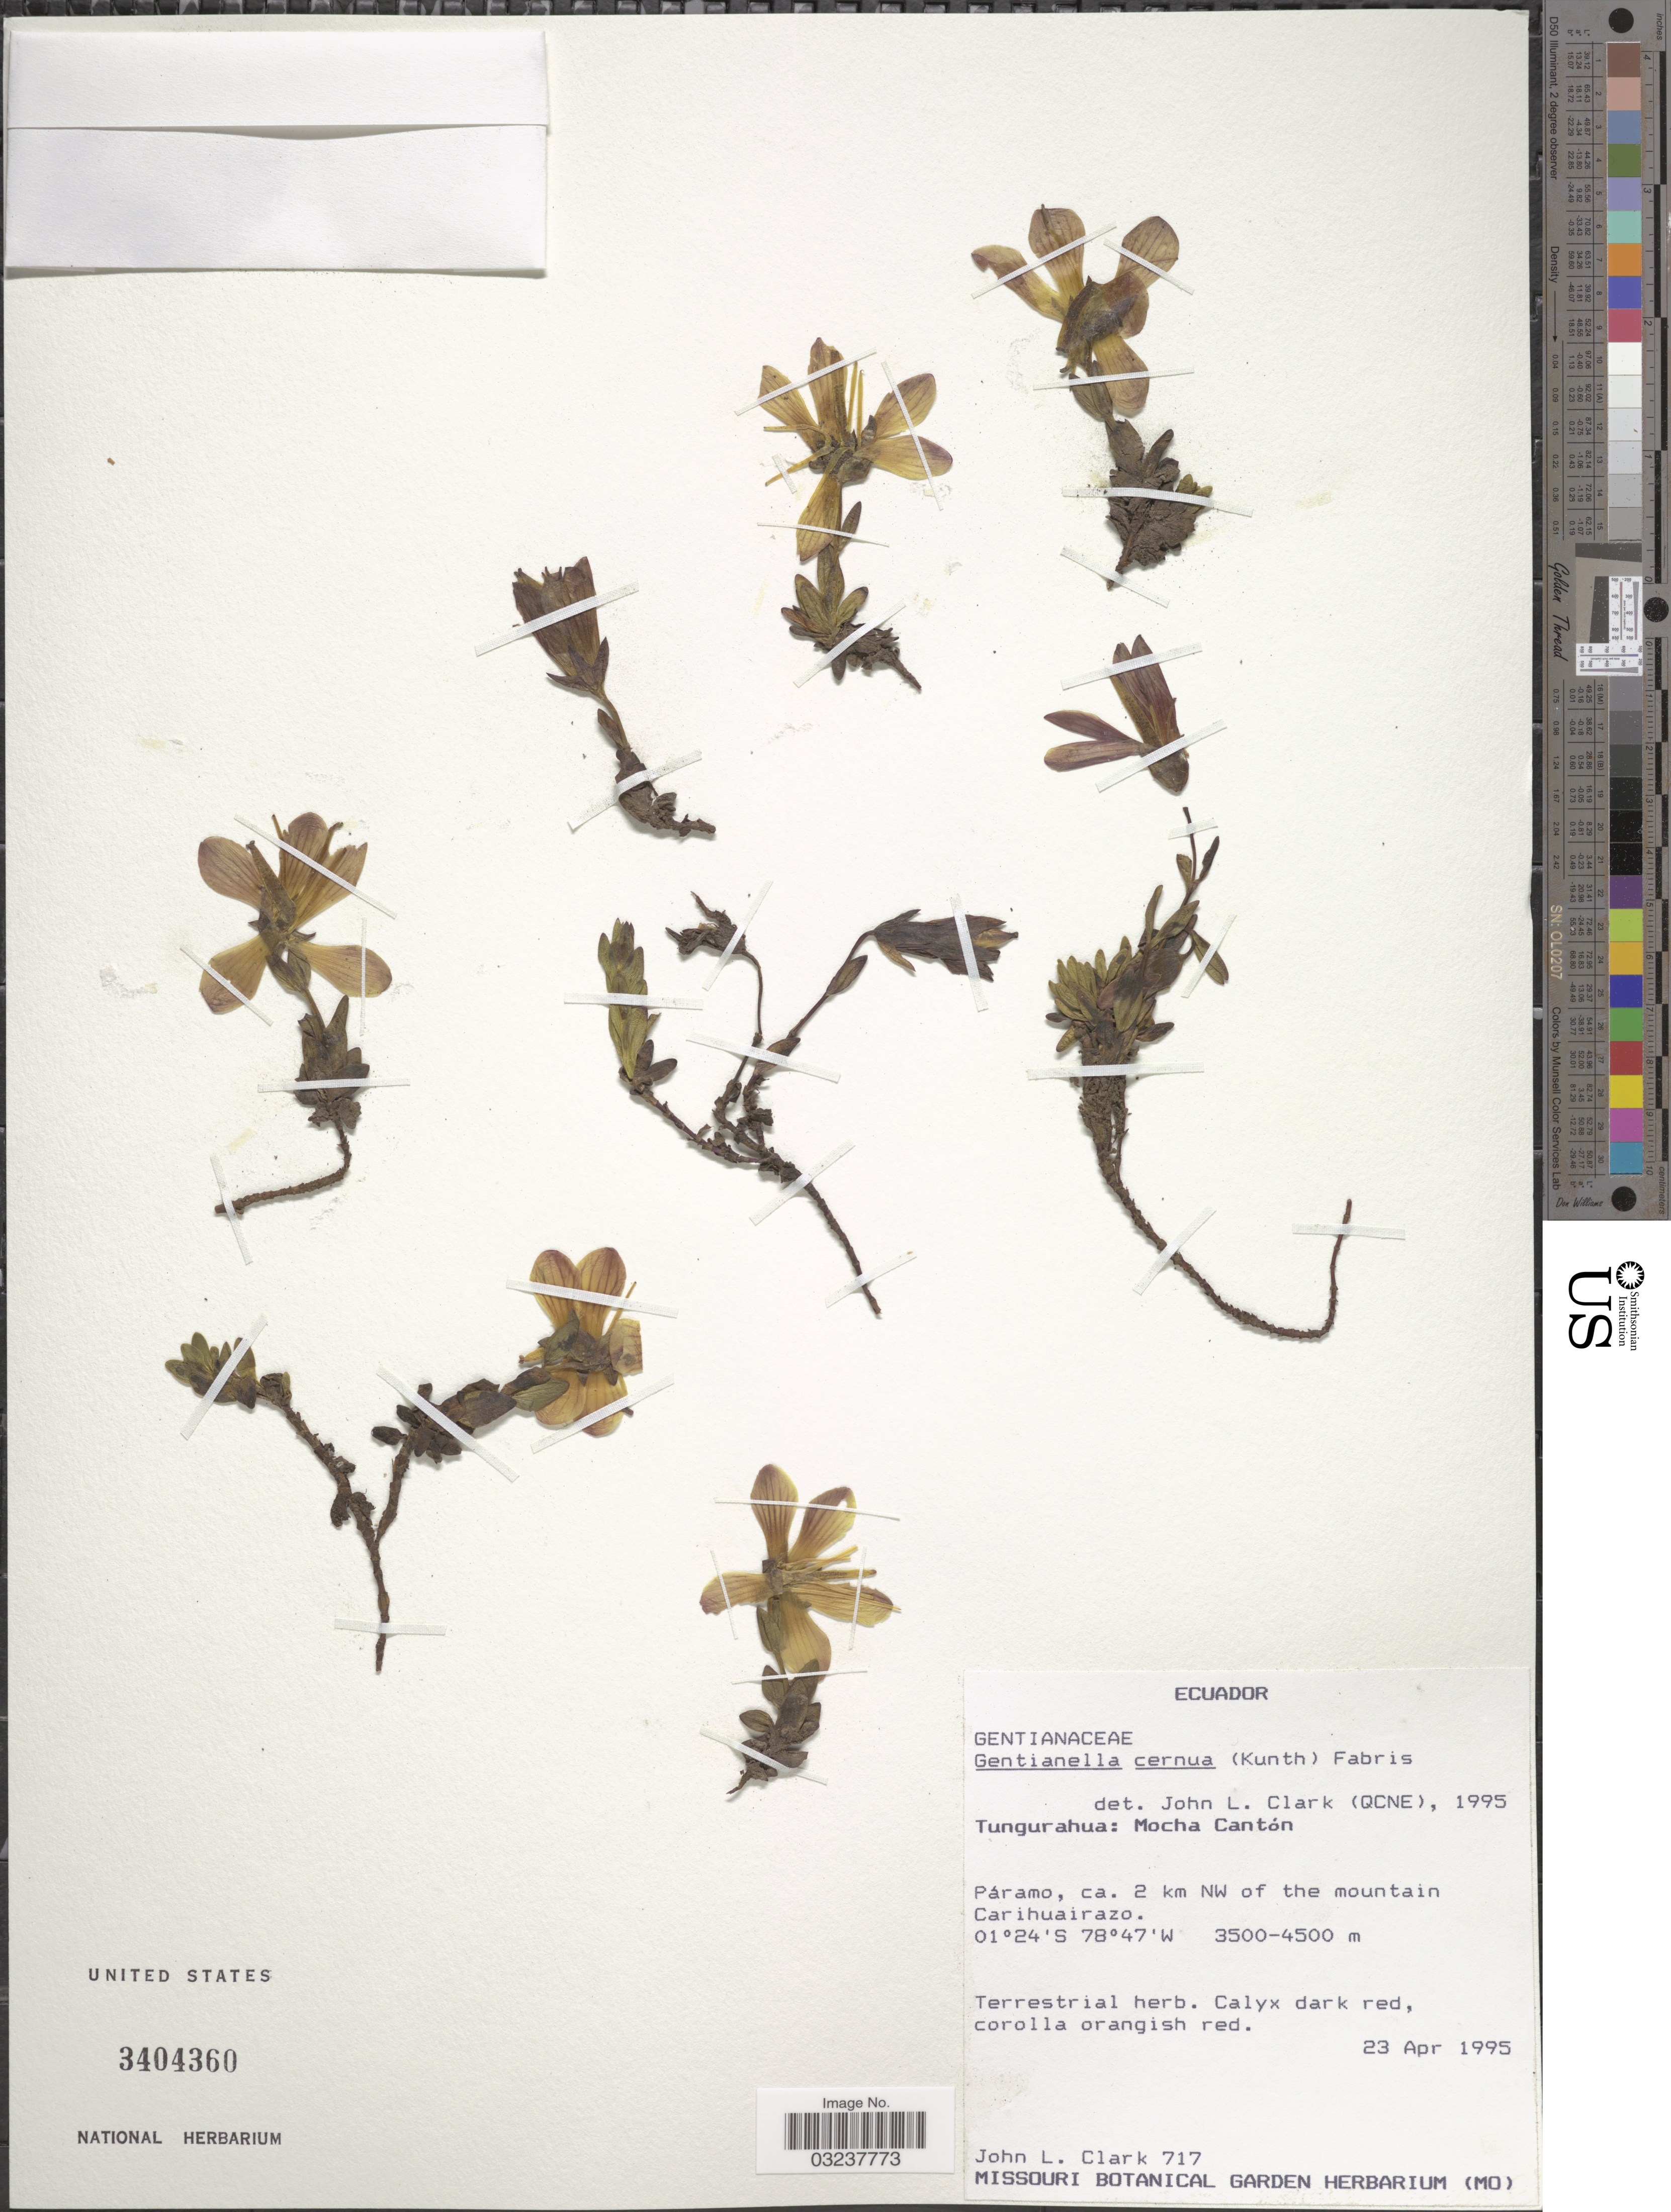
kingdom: Plantae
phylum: Tracheophyta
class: Magnoliopsida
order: Gentianales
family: Gentianaceae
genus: Gentianella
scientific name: Gentianella cernua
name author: (Kunth) Fabris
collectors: J. L. Clark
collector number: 717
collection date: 1995-04-23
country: Ecuador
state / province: Tungurahua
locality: Mocha Cantón, Páramo, ca. 2 km NW of the mountain Carihuairzao.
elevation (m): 3500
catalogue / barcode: US 3404360